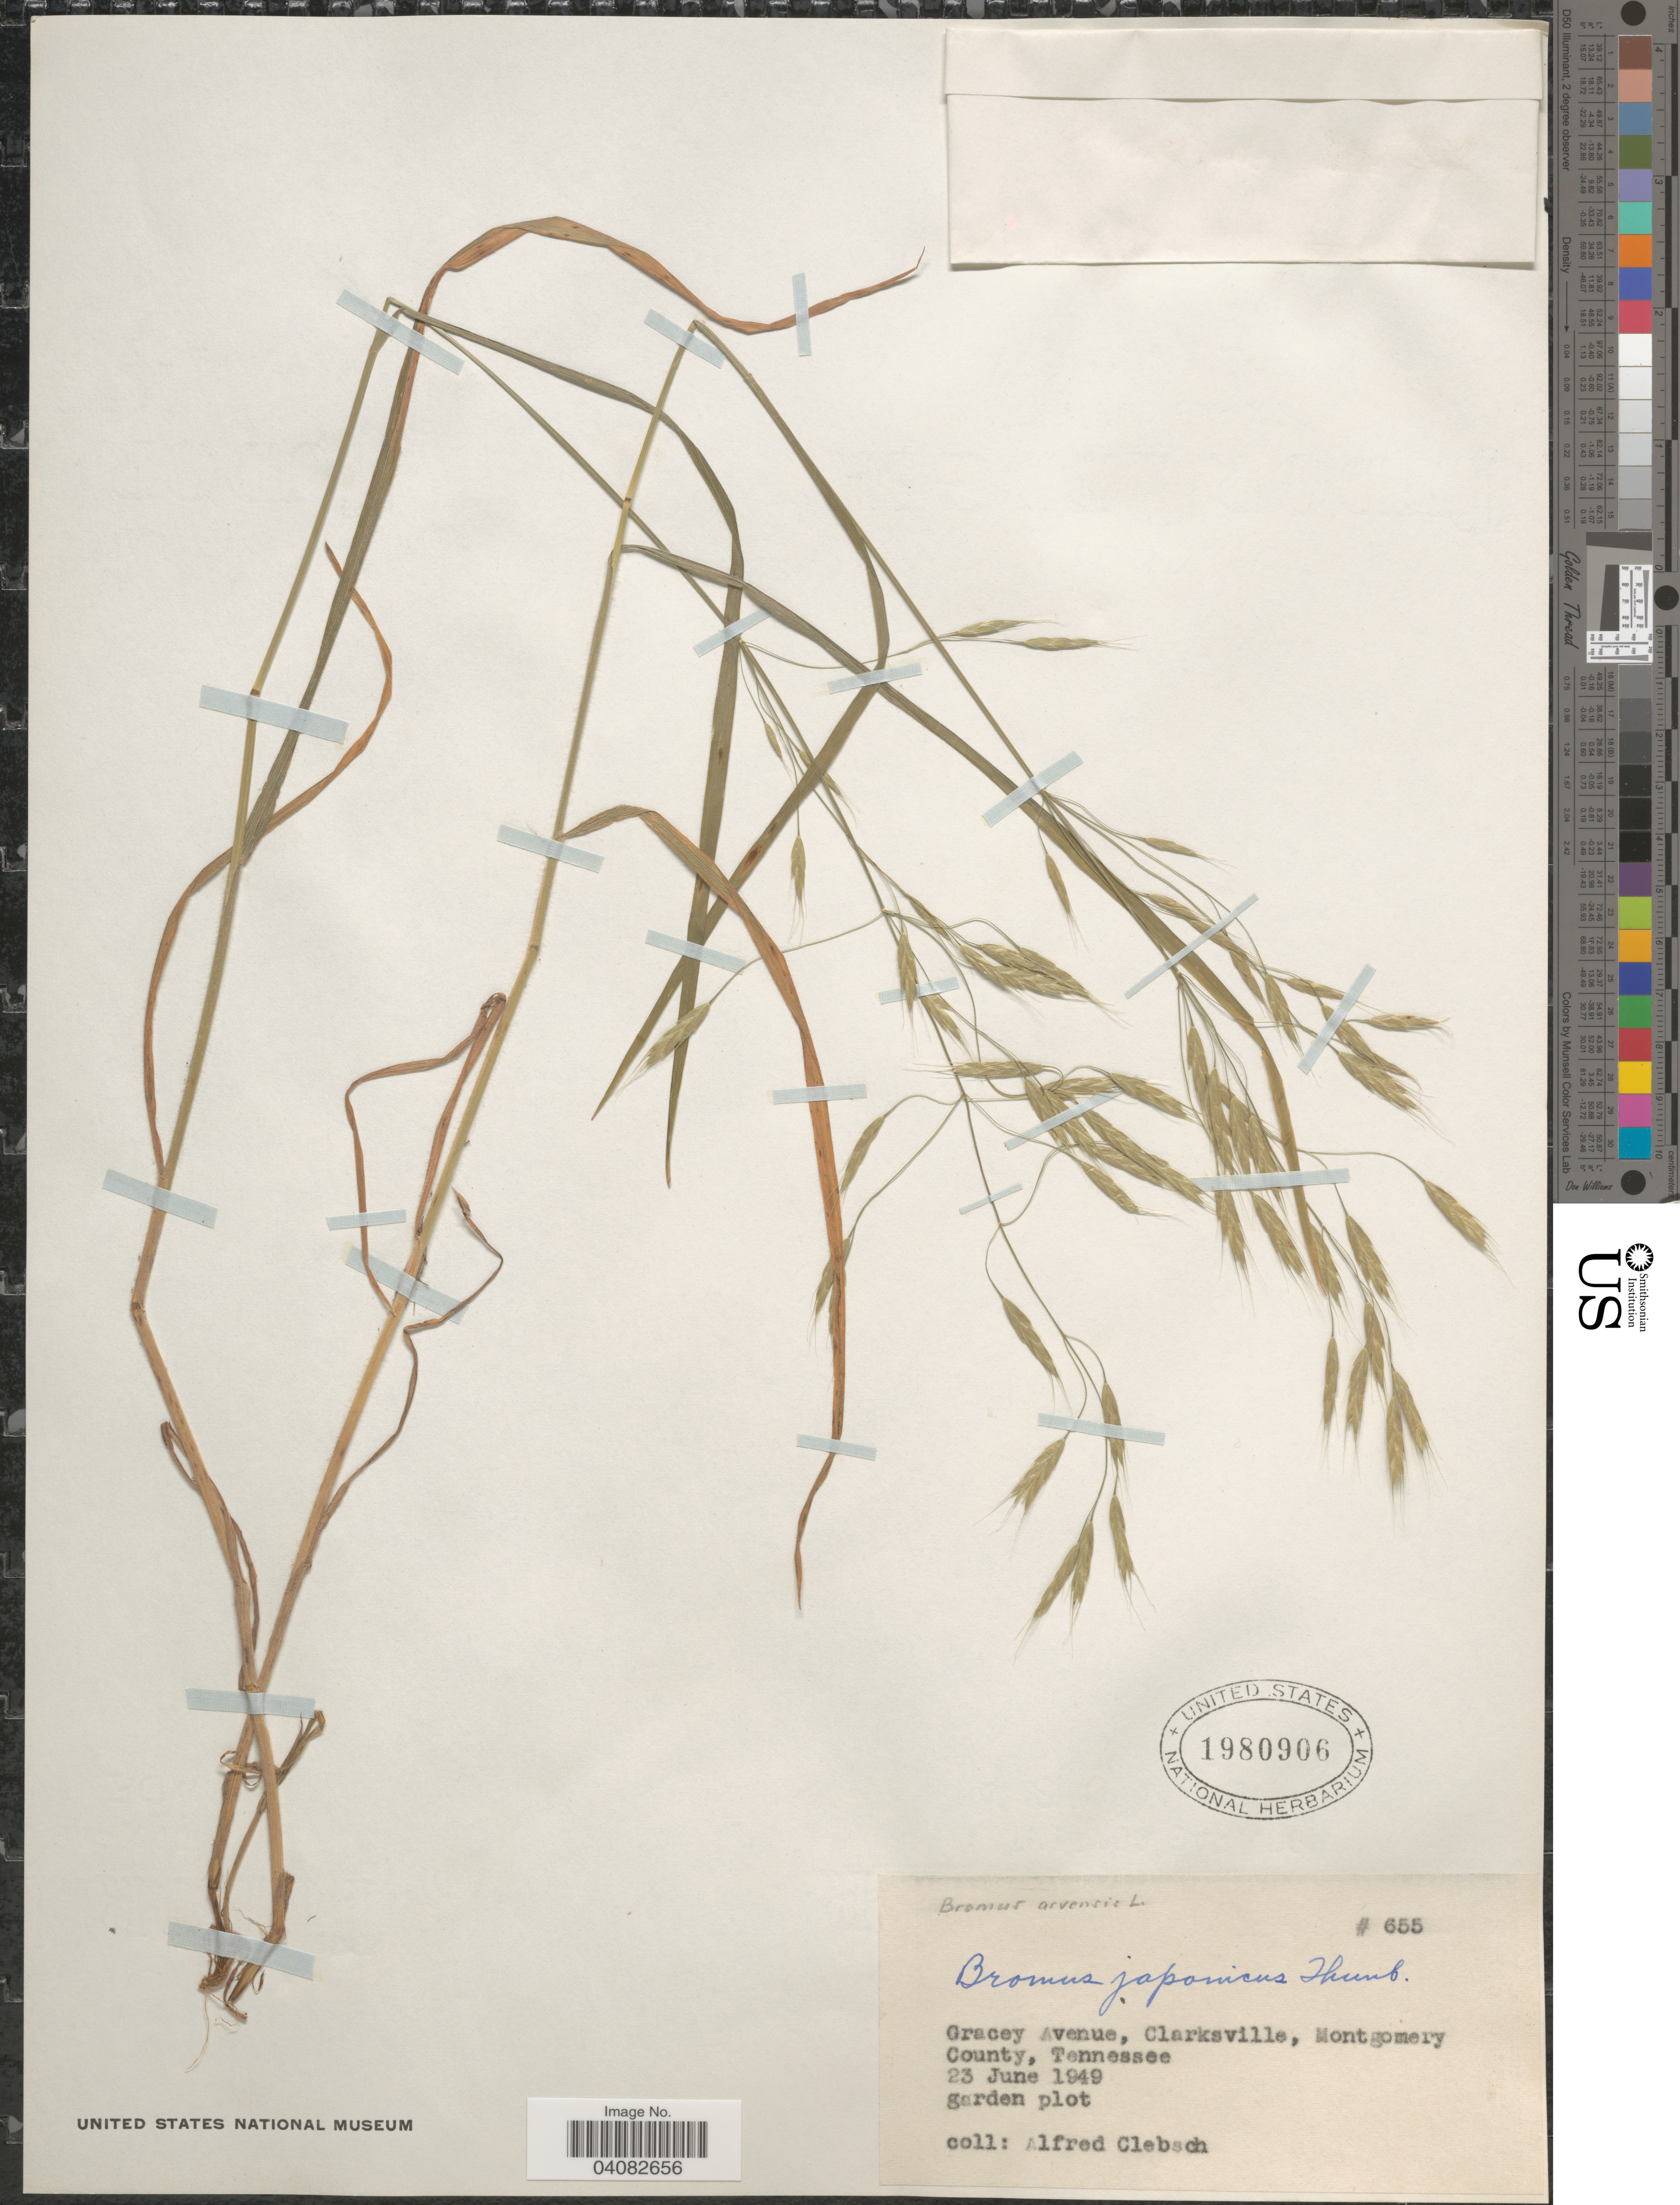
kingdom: Plantae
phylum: Tracheophyta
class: Liliopsida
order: Poales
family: Poaceae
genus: Bromus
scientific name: Bromus japonicus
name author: Houtt.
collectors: A. Clebsch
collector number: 655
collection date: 1949-06-23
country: United States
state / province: Tennessee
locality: Gracey Avenue, Clarksville, Montgomery County. Garden plot.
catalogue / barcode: US 1980906